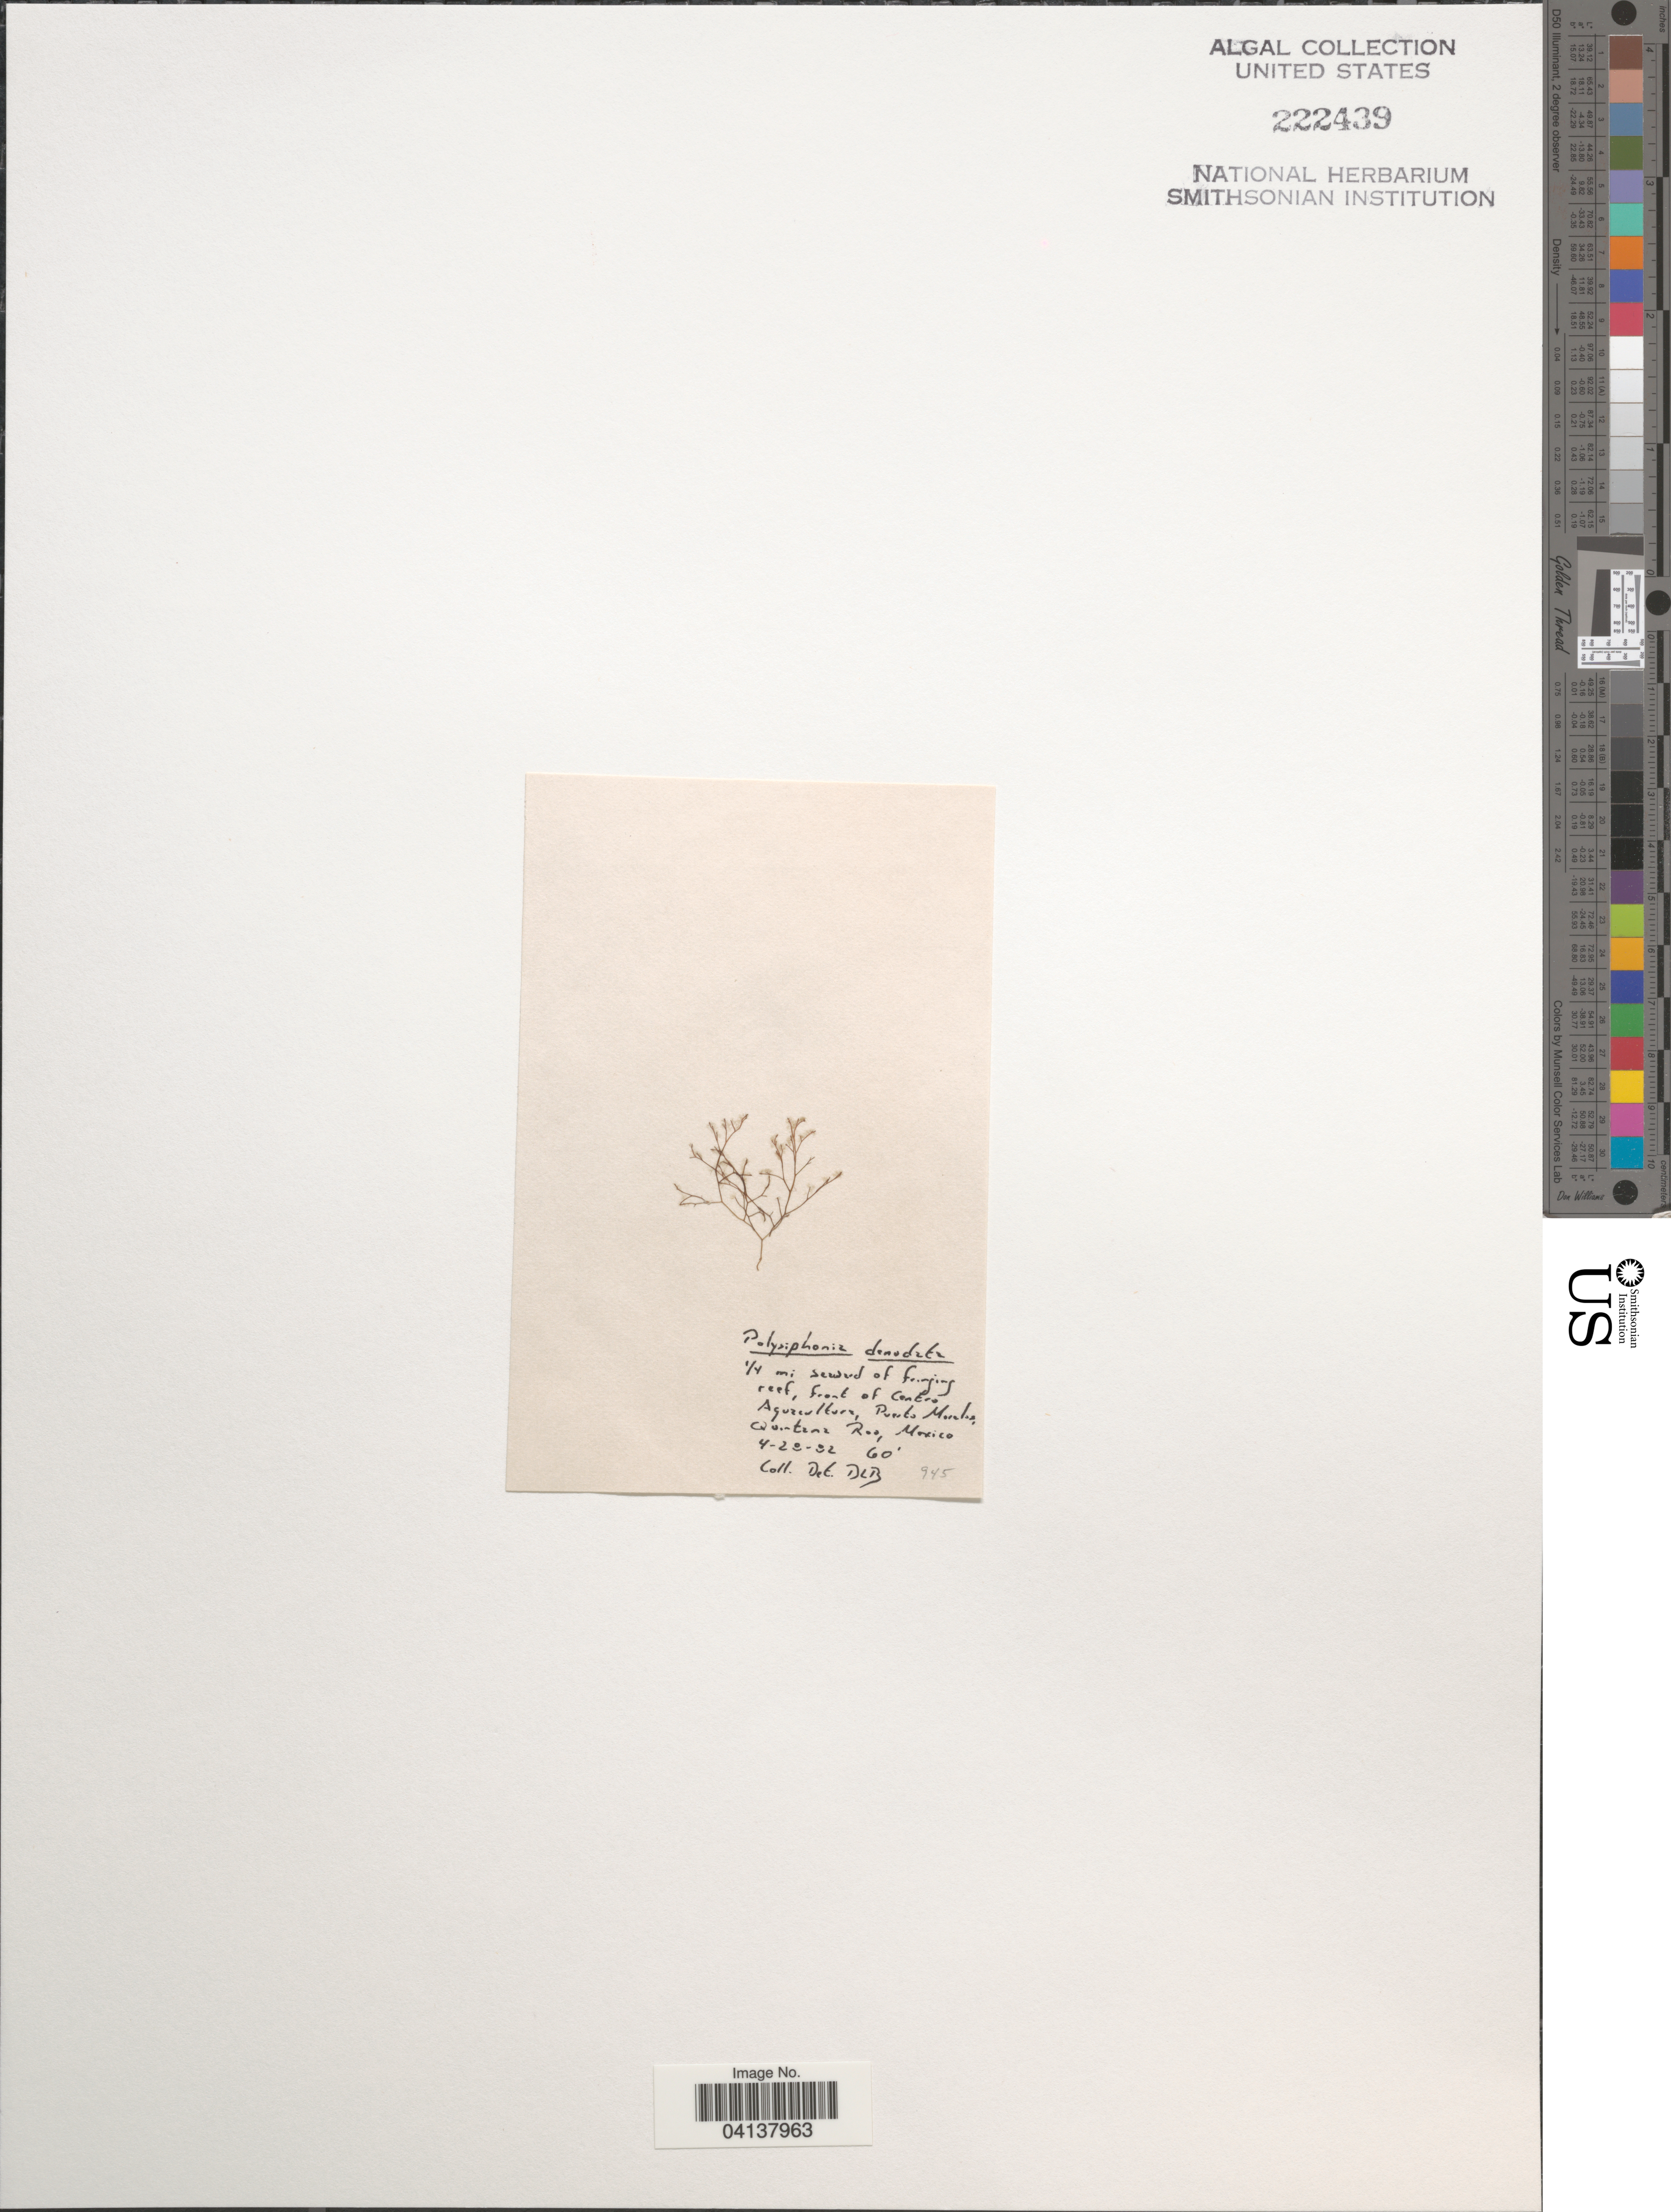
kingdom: Plantae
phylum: Rhodophyta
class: Florideophyceae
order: Ceramiales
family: Rhodomelaceae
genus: Carradoriella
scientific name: Carradoriella denudata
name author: (Dillwyn) Savoie & G.W. Saunders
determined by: Algae name updating Project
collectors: D. L. B.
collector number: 945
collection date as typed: Transcribed d/m/y: 28/4/82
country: Mexico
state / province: Quintana Roo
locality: ¼ mi seaward of fringing reef, front of Centro Aquacultura, Puerto Morelos.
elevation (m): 18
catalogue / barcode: US 222439